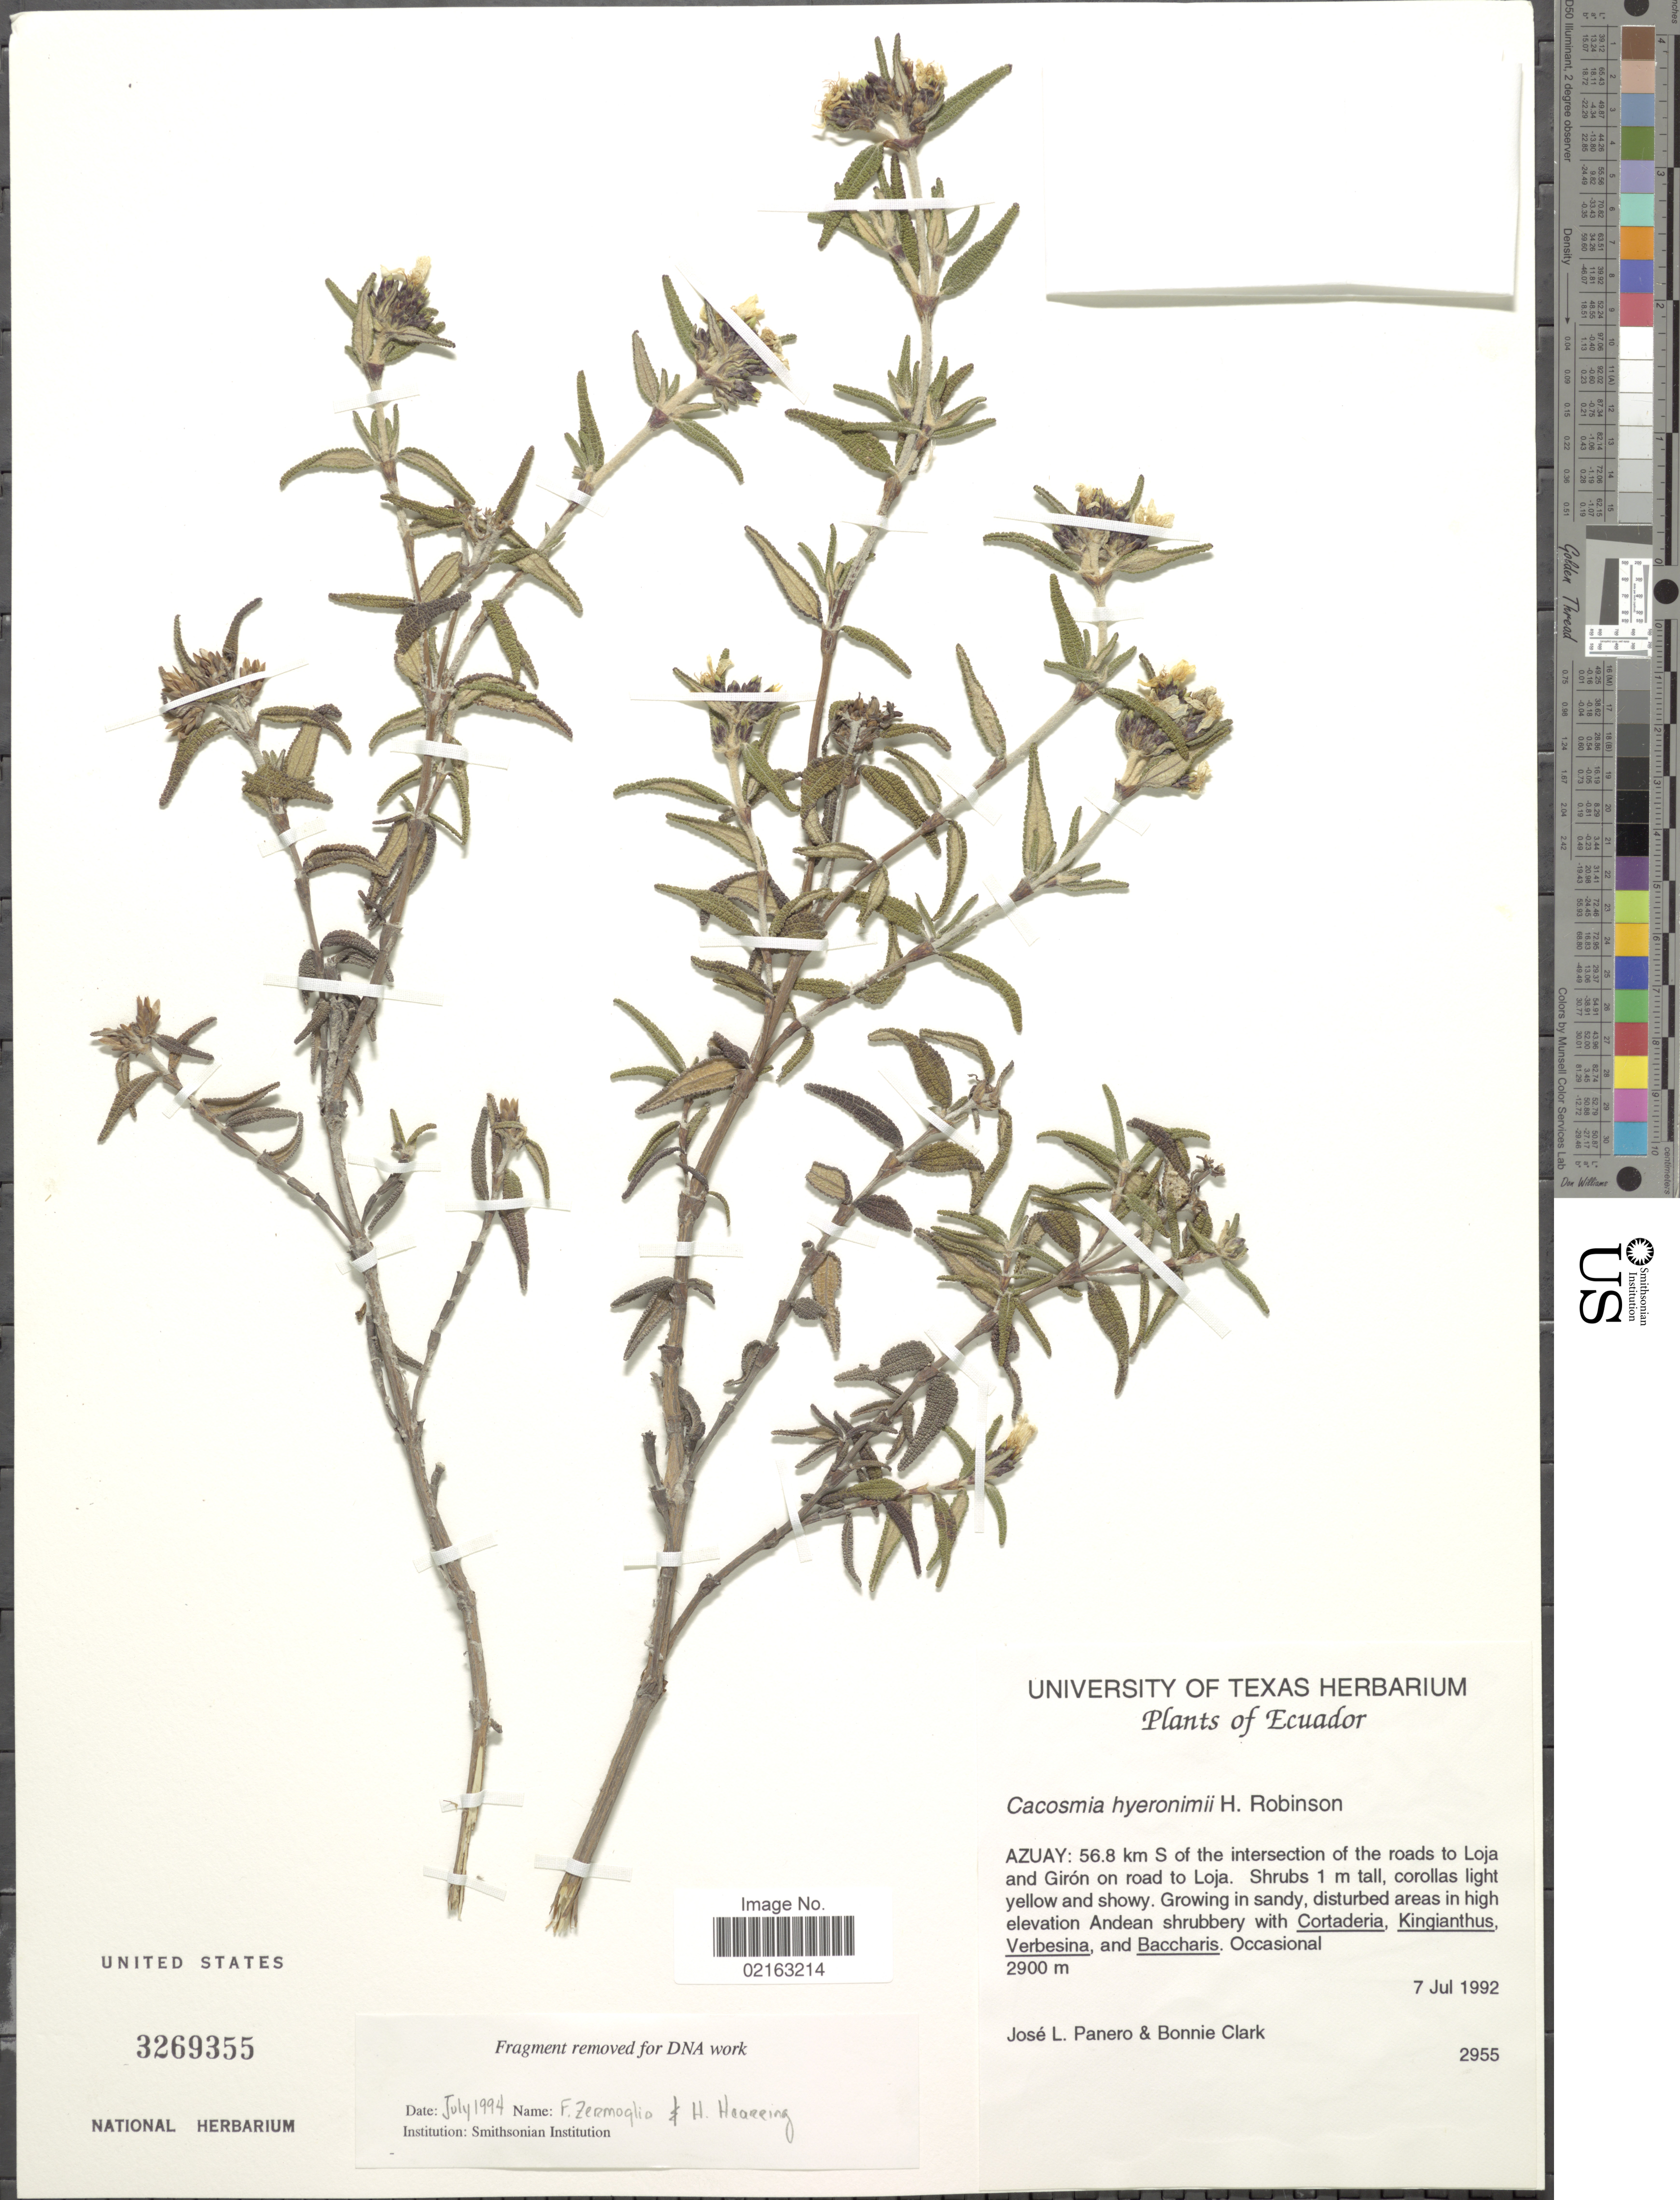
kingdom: Plantae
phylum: Tracheophyta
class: Magnoliopsida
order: Asterales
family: Asteraceae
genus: Cacosmia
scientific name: Cacosmia hieronymi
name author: H. Rob.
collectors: J. L. Panero & B. Clark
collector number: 2955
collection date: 1992-07-07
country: Ecuador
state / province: Azuay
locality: Azuay: 56.8 km S of the intersection of the roads to Loja and Girón on road to Loja.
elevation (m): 2900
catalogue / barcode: US 3269355